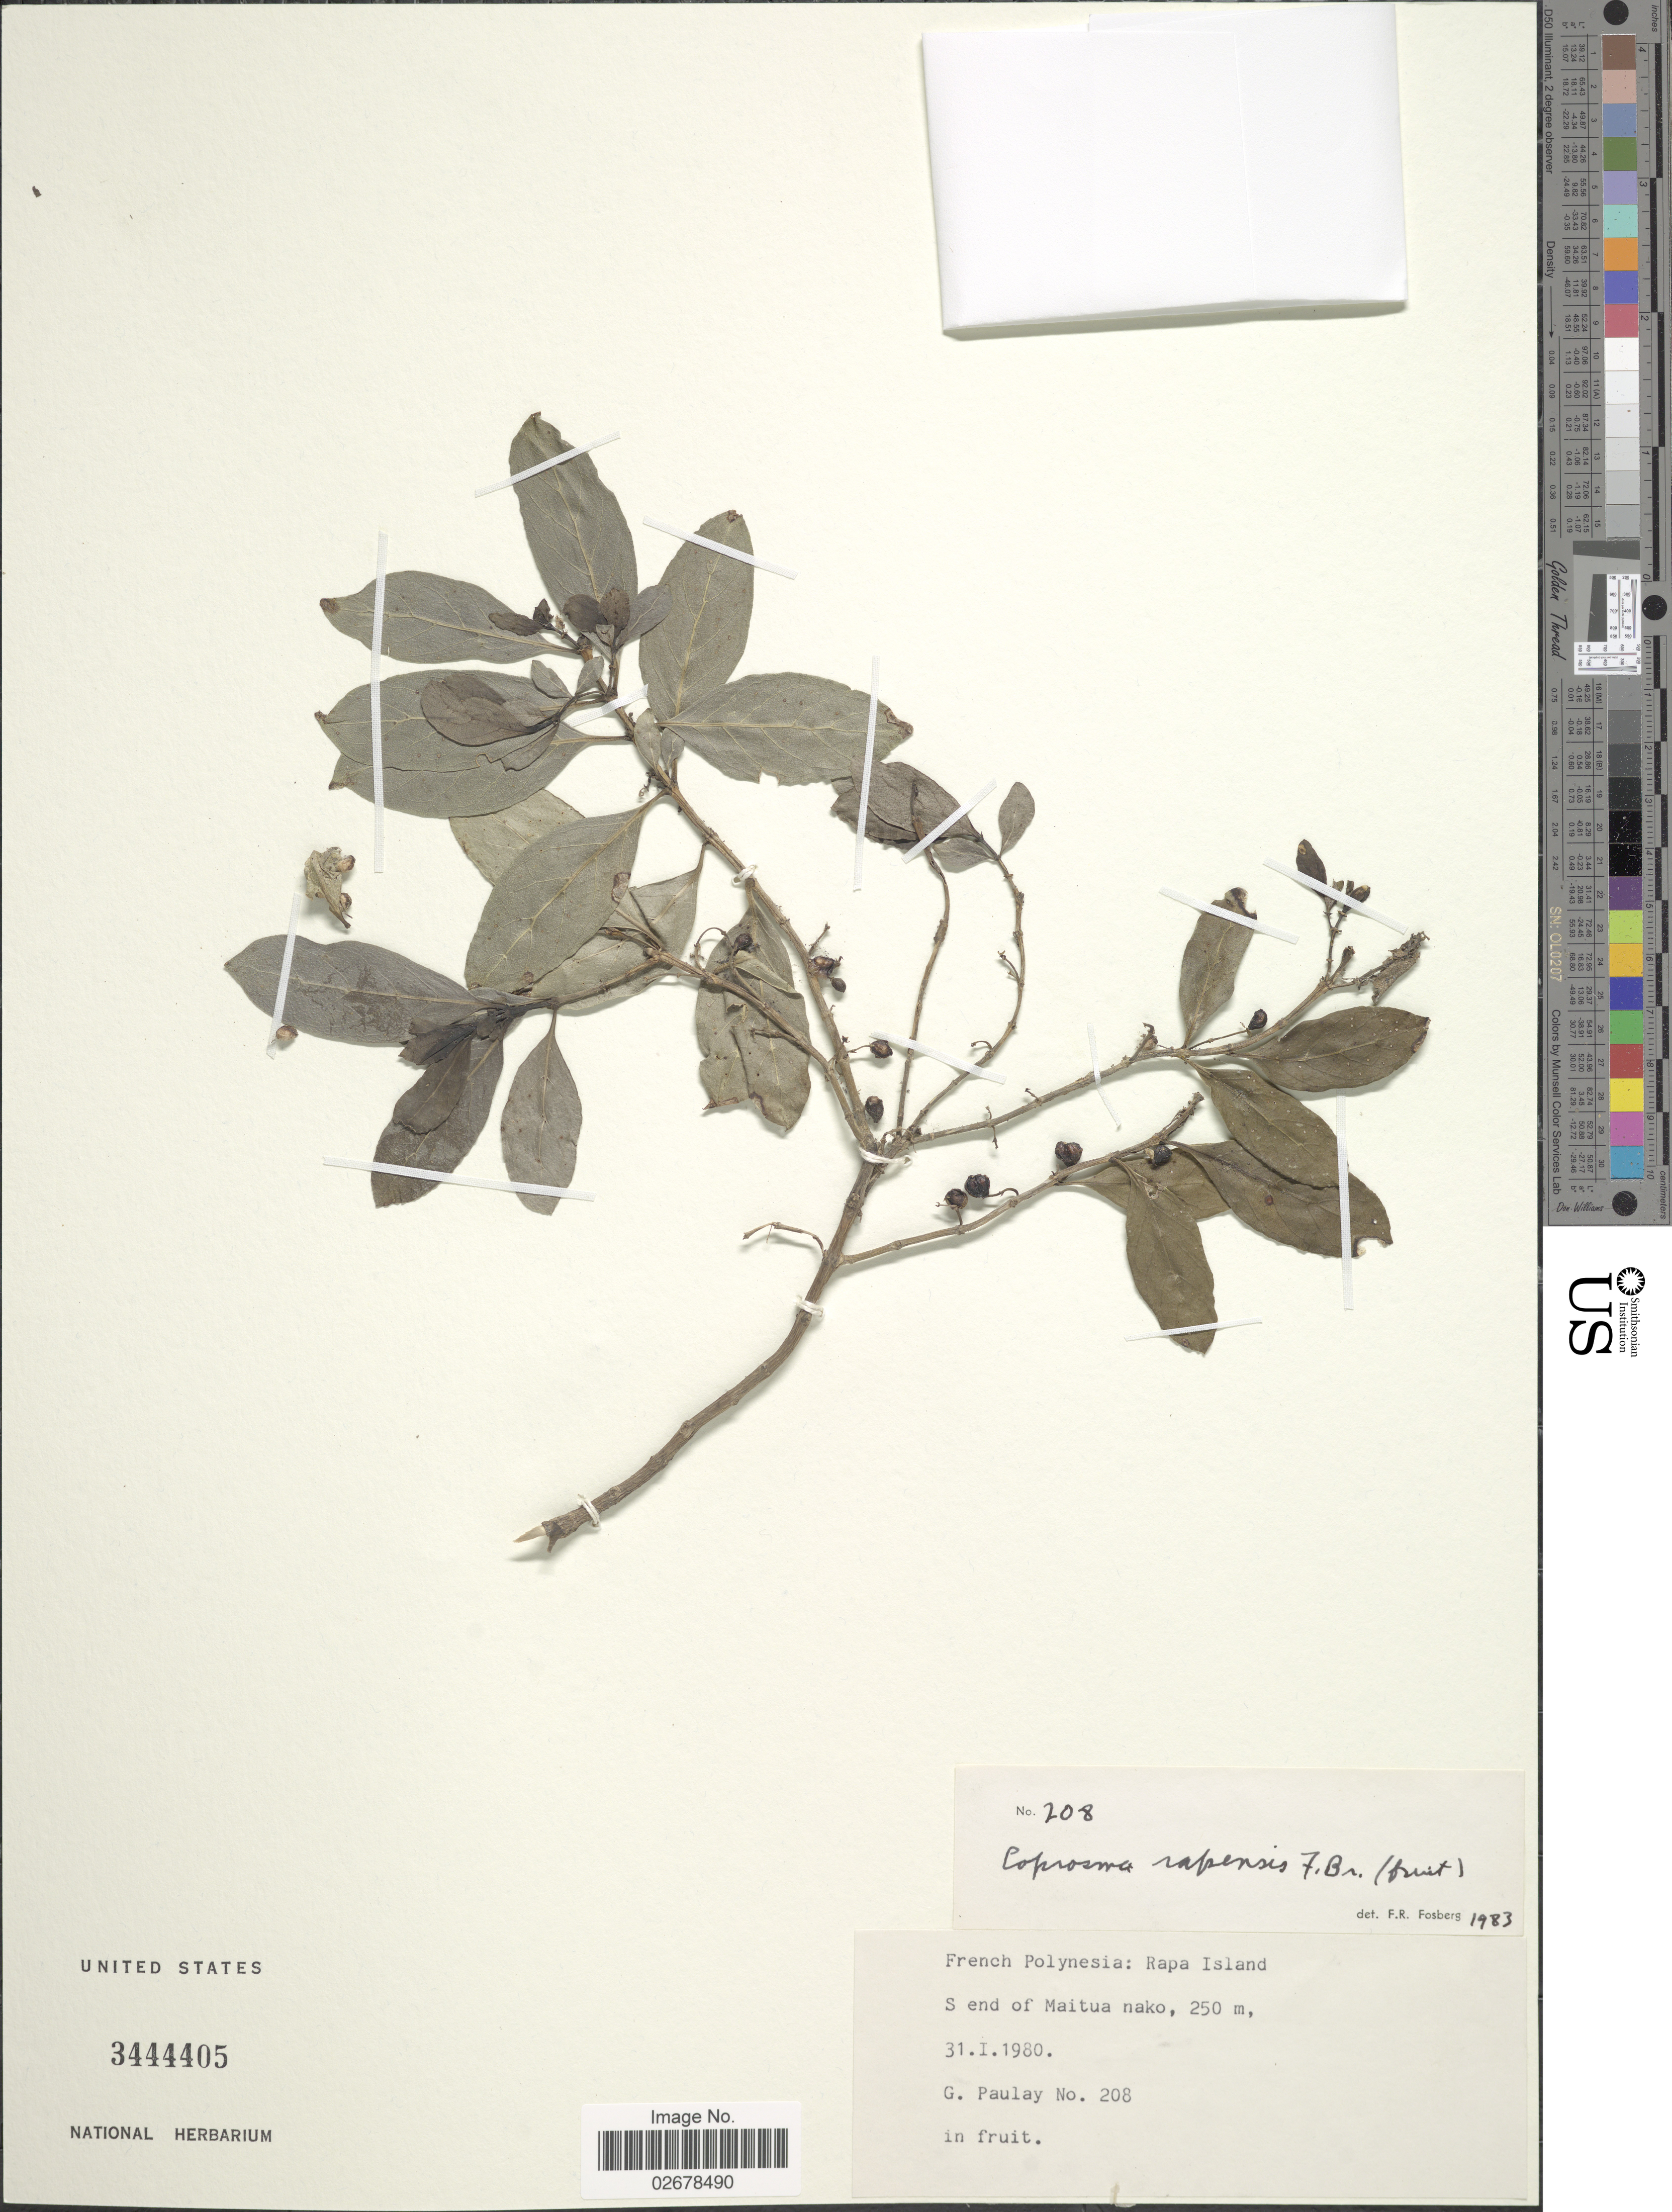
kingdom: Plantae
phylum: Tracheophyta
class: Magnoliopsida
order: Gentianales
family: Rubiaceae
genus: Coprosma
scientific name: Coprosma rapensis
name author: F. Br.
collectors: G. Paulay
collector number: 208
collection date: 1980-01-31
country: French Polynesia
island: Rapa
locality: Rapa Island, S end of Maitua nako.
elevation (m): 250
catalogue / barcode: US 3444405